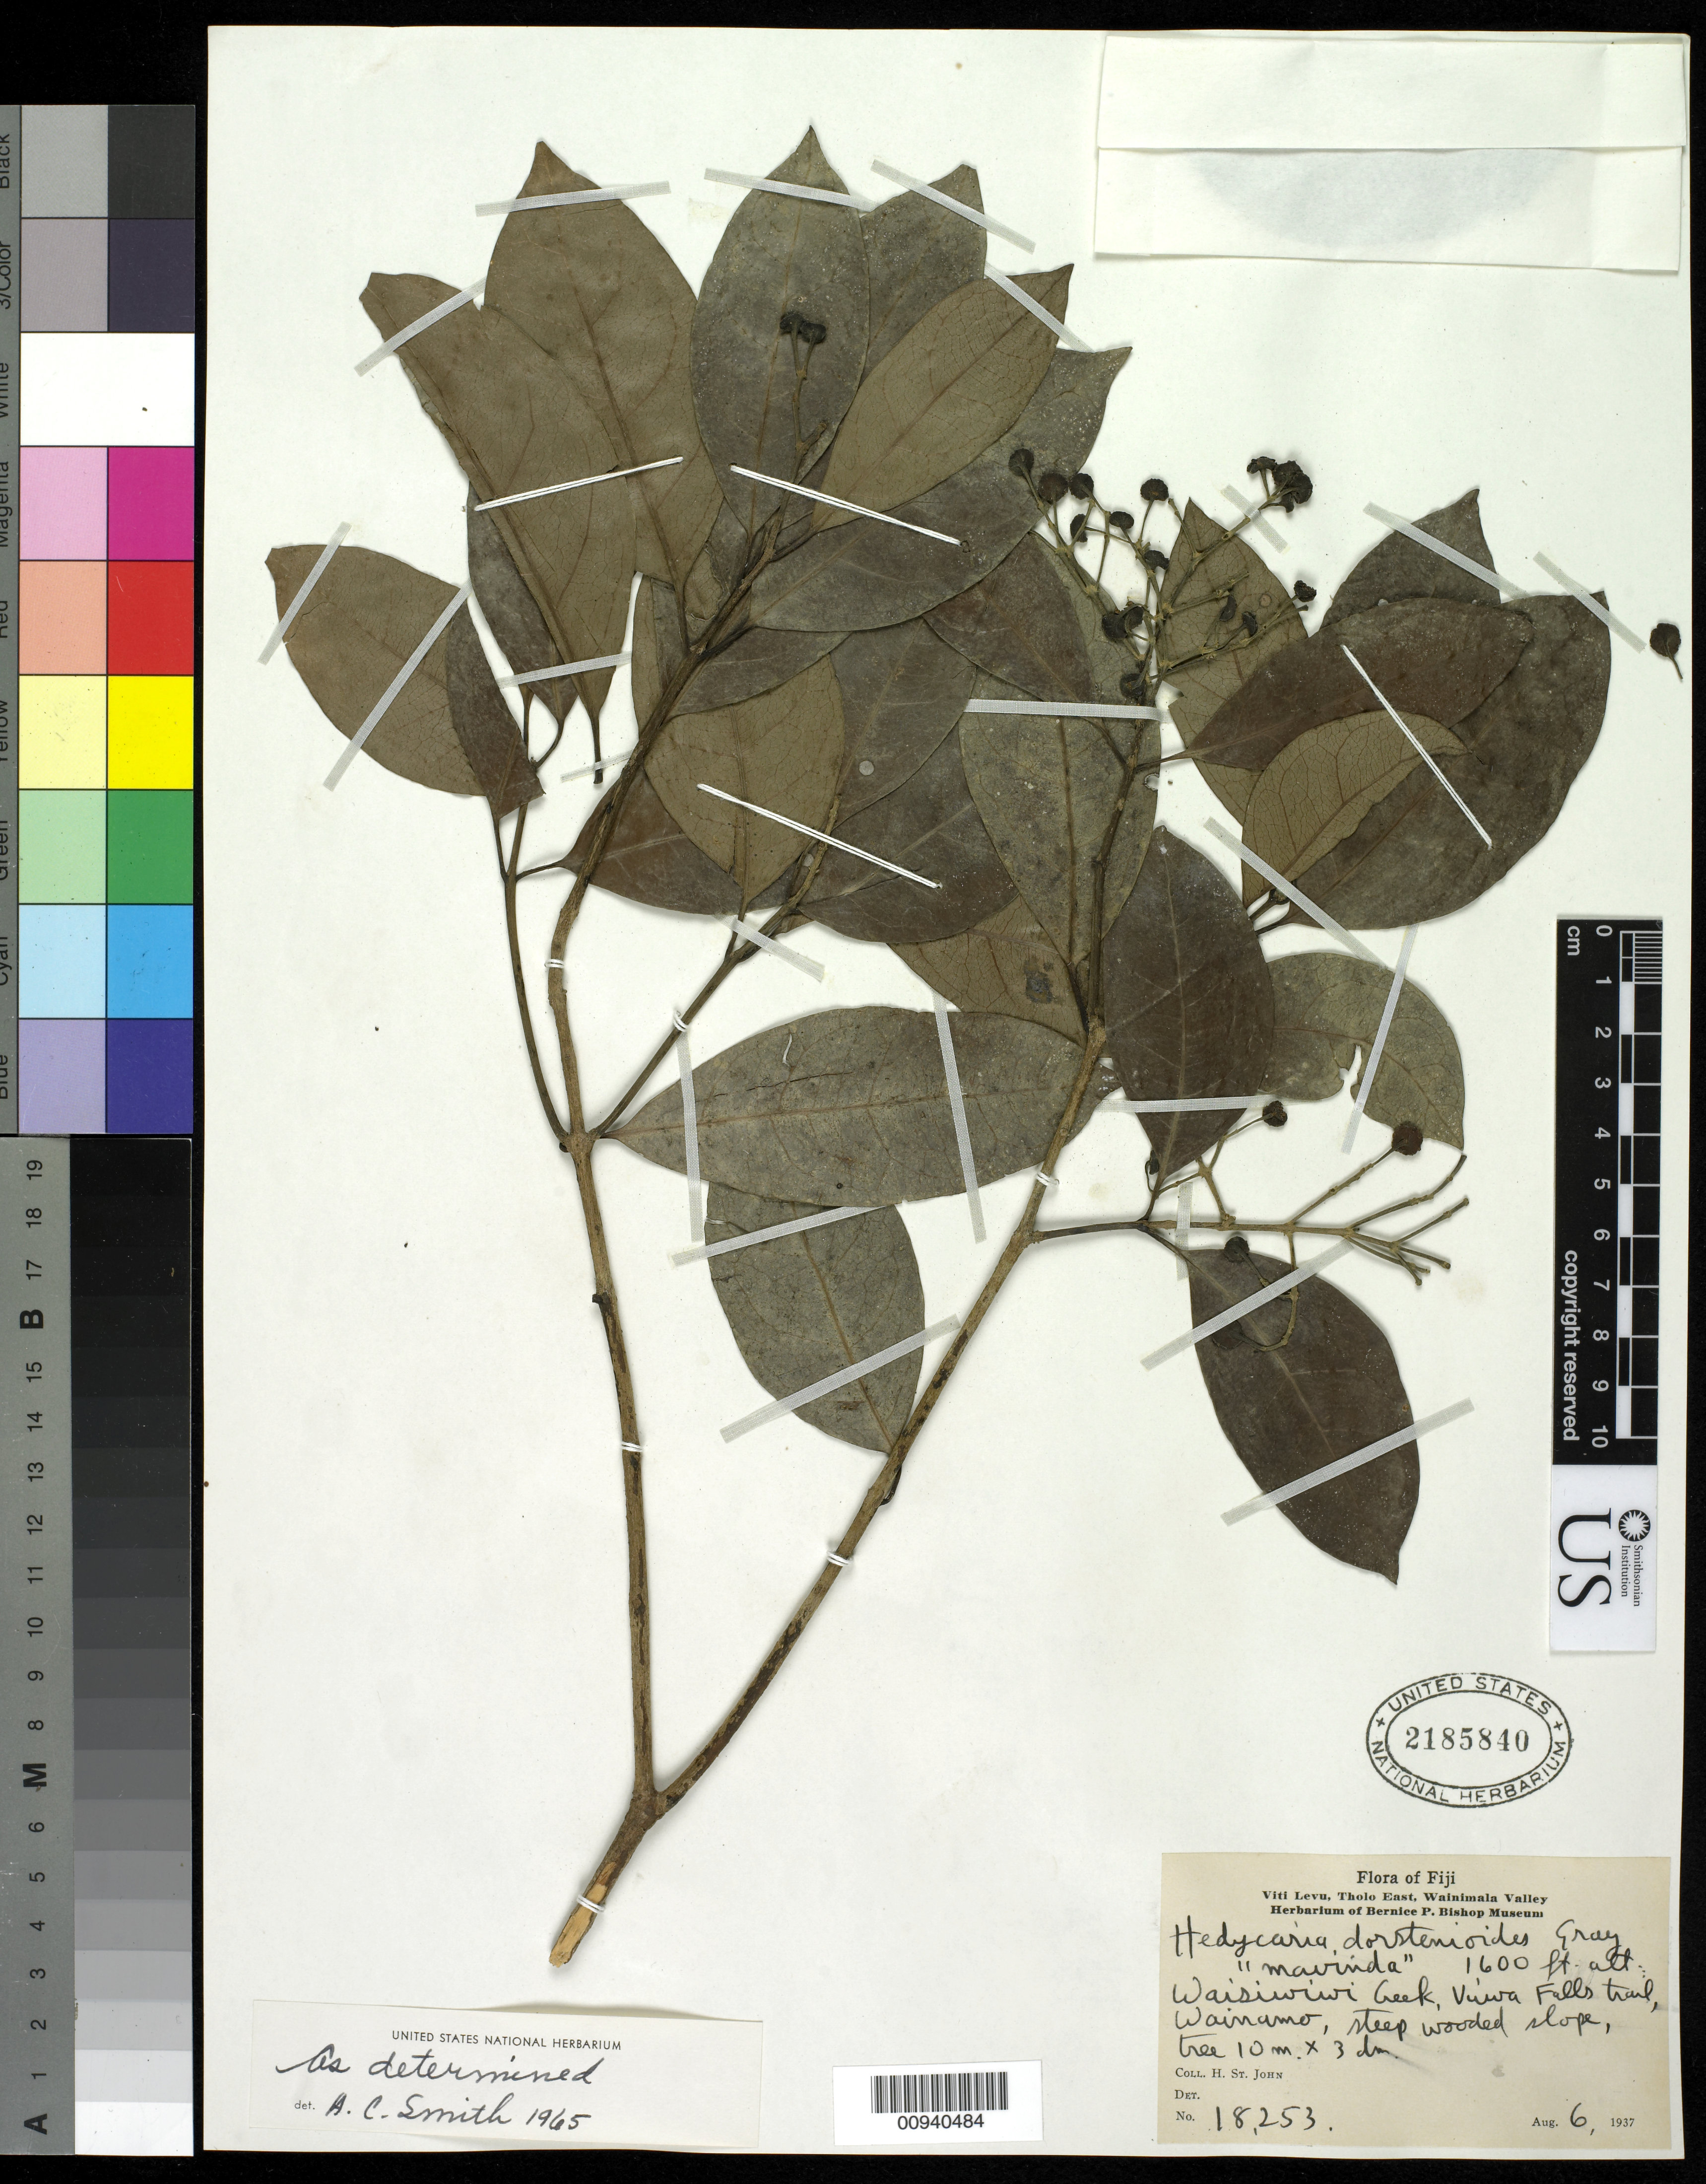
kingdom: Plantae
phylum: Tracheophyta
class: Magnoliopsida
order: Laurales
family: Monimiaceae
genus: Hedycarya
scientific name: Hedycarya dorstenioides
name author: A. Gray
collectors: H. St. John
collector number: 18253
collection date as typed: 06 Aug 1937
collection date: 1937-08-06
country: Fiji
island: Viti Levu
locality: Tholo East, Waimimaia Valley. Waisiwi Creek, Viwa Falls, trail, Wainamo.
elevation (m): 488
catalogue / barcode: US 2185840